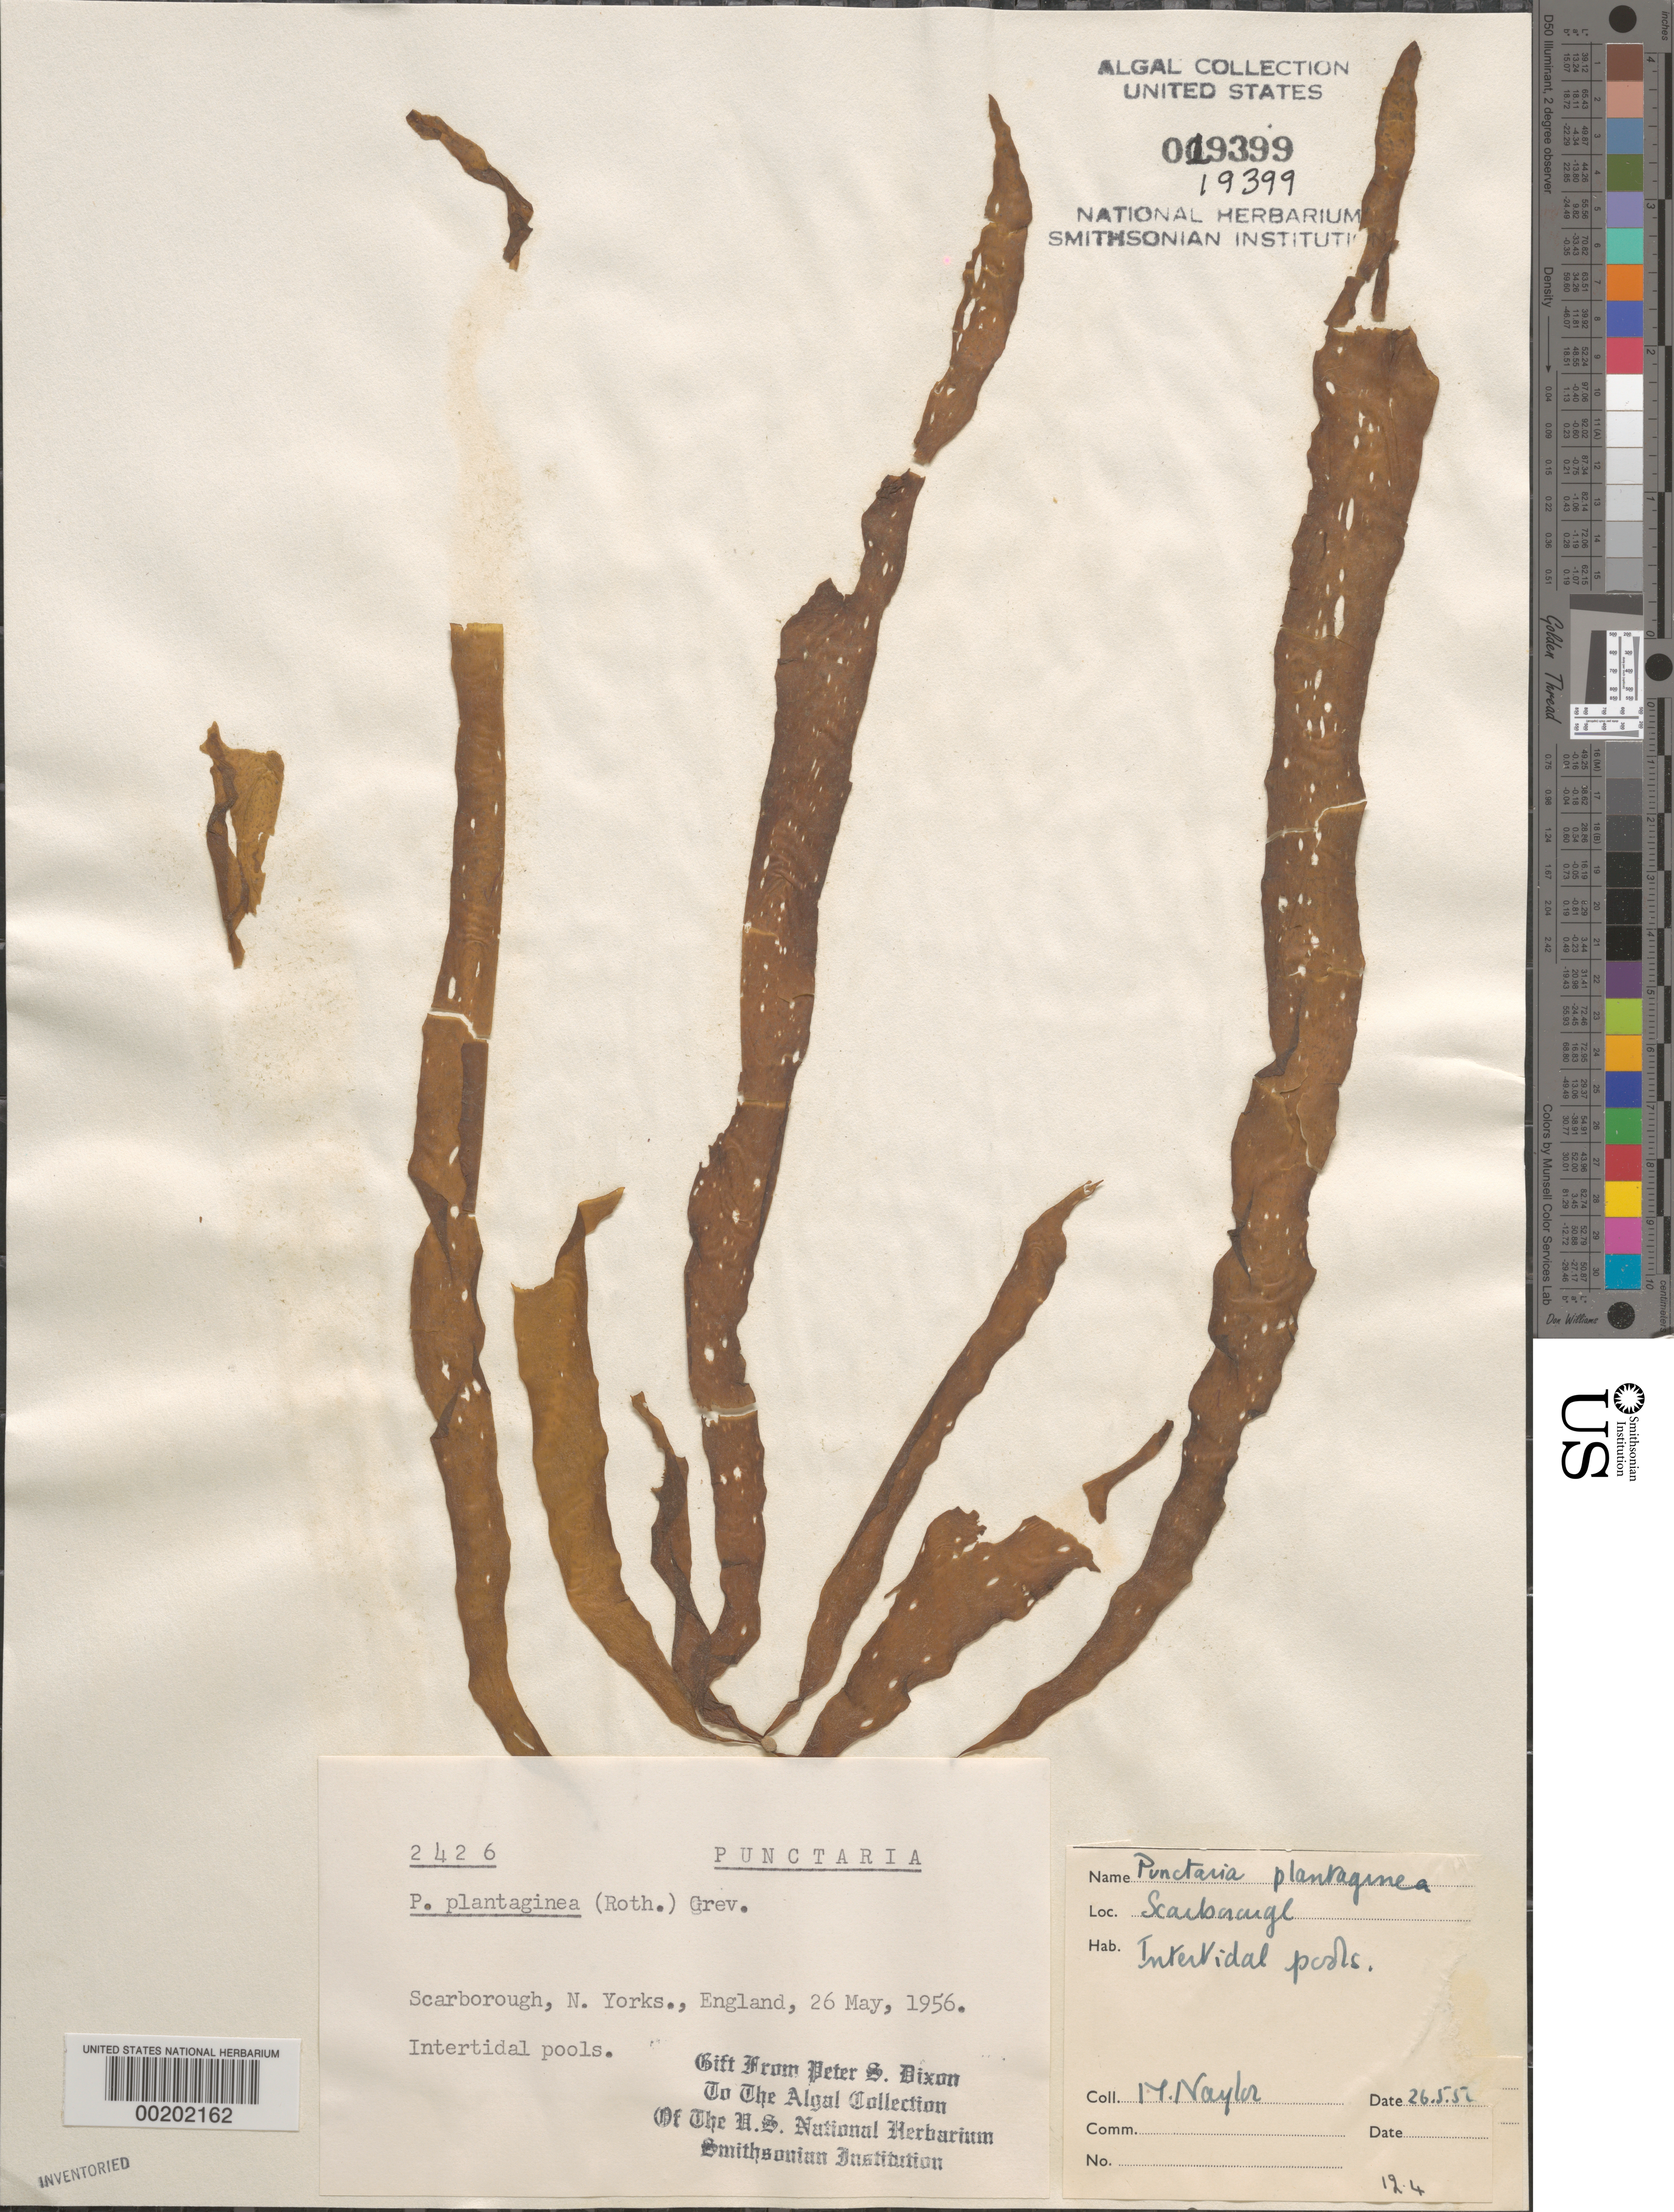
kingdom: Chromista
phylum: Ochrophyta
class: Phaeophyceae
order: Dictyosiphonales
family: Punctariaceae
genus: Punctaria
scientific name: Punctaria plantaginea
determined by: Dixon, P. S.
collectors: M. Roberts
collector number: PSD 2426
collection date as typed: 26 May 1956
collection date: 1956-05-26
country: United Kingdom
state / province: England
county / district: North Yorkshire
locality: Scarborough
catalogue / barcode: US 19399